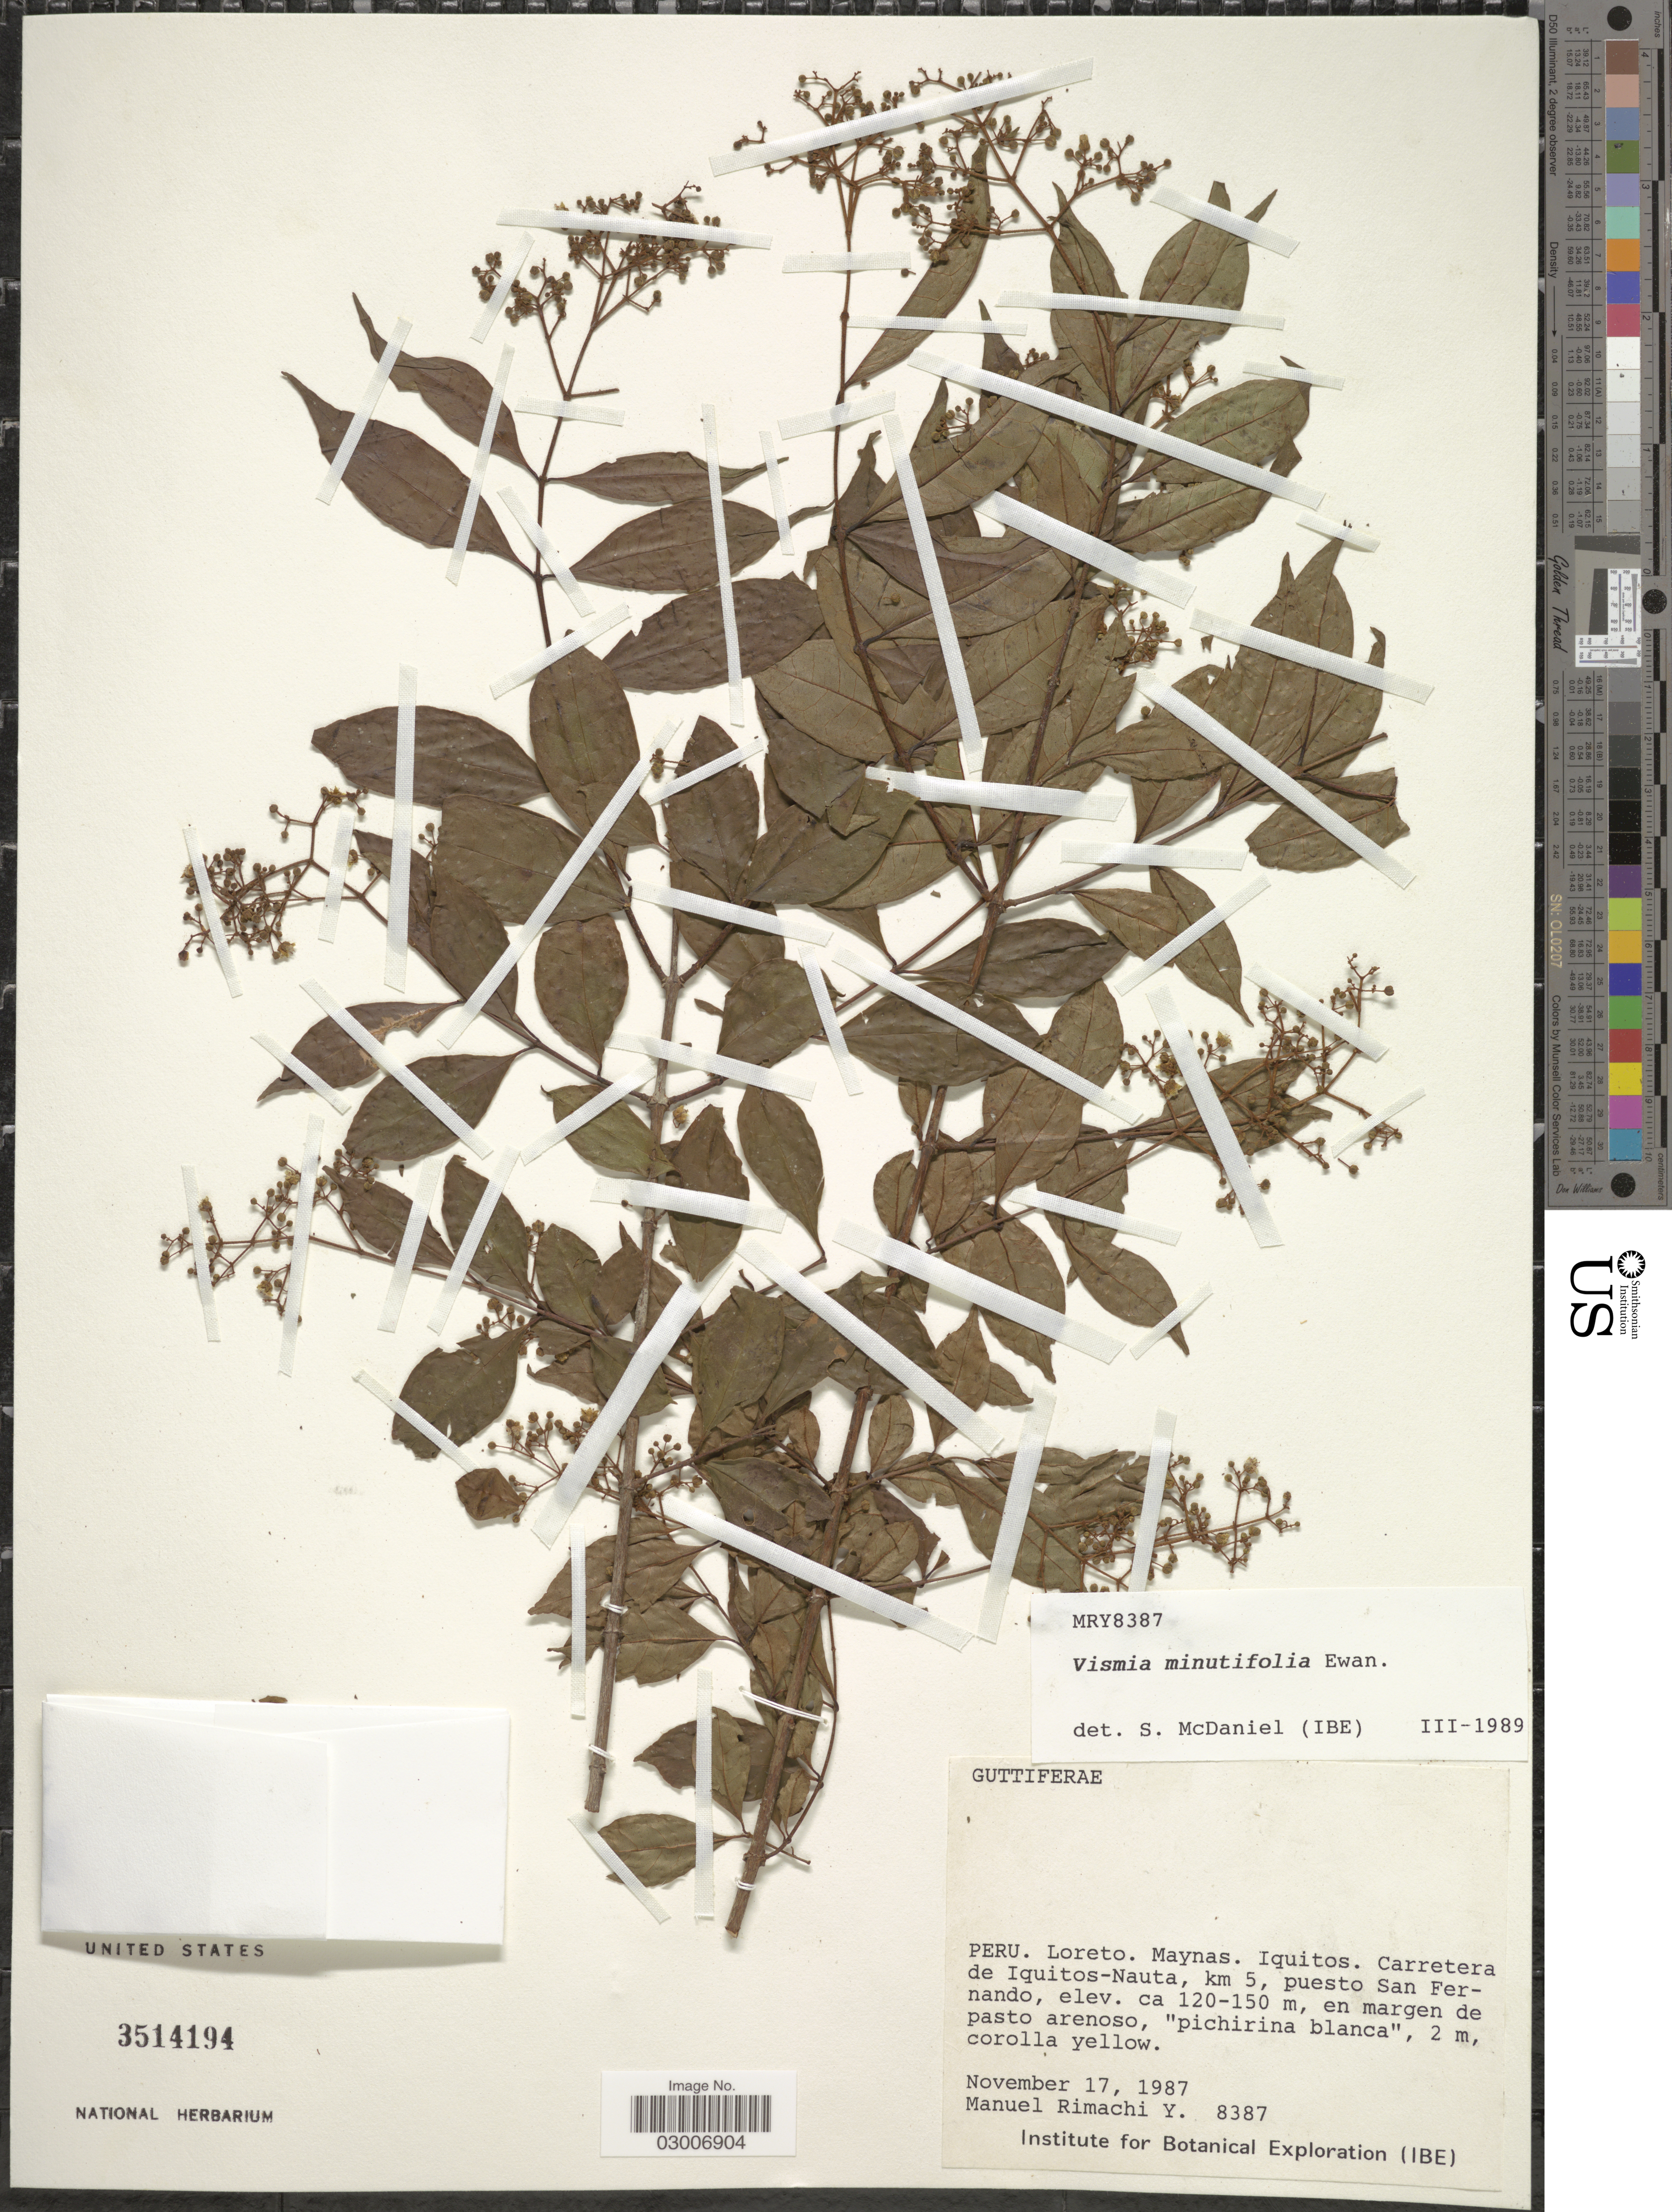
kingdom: Plantae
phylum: Tracheophyta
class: Magnoliopsida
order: Malpighiales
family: Hypericaceae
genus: Vismia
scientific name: Vismia minutiflora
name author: Ewan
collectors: M. Rimachi Y.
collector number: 8387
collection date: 1987-11-17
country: Peru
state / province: Loreto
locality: Loreto. Maynas. Iquitos. Carretera de Iquitos-Nauta, km 5, puesto San Fernando.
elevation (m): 120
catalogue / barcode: US 3514194